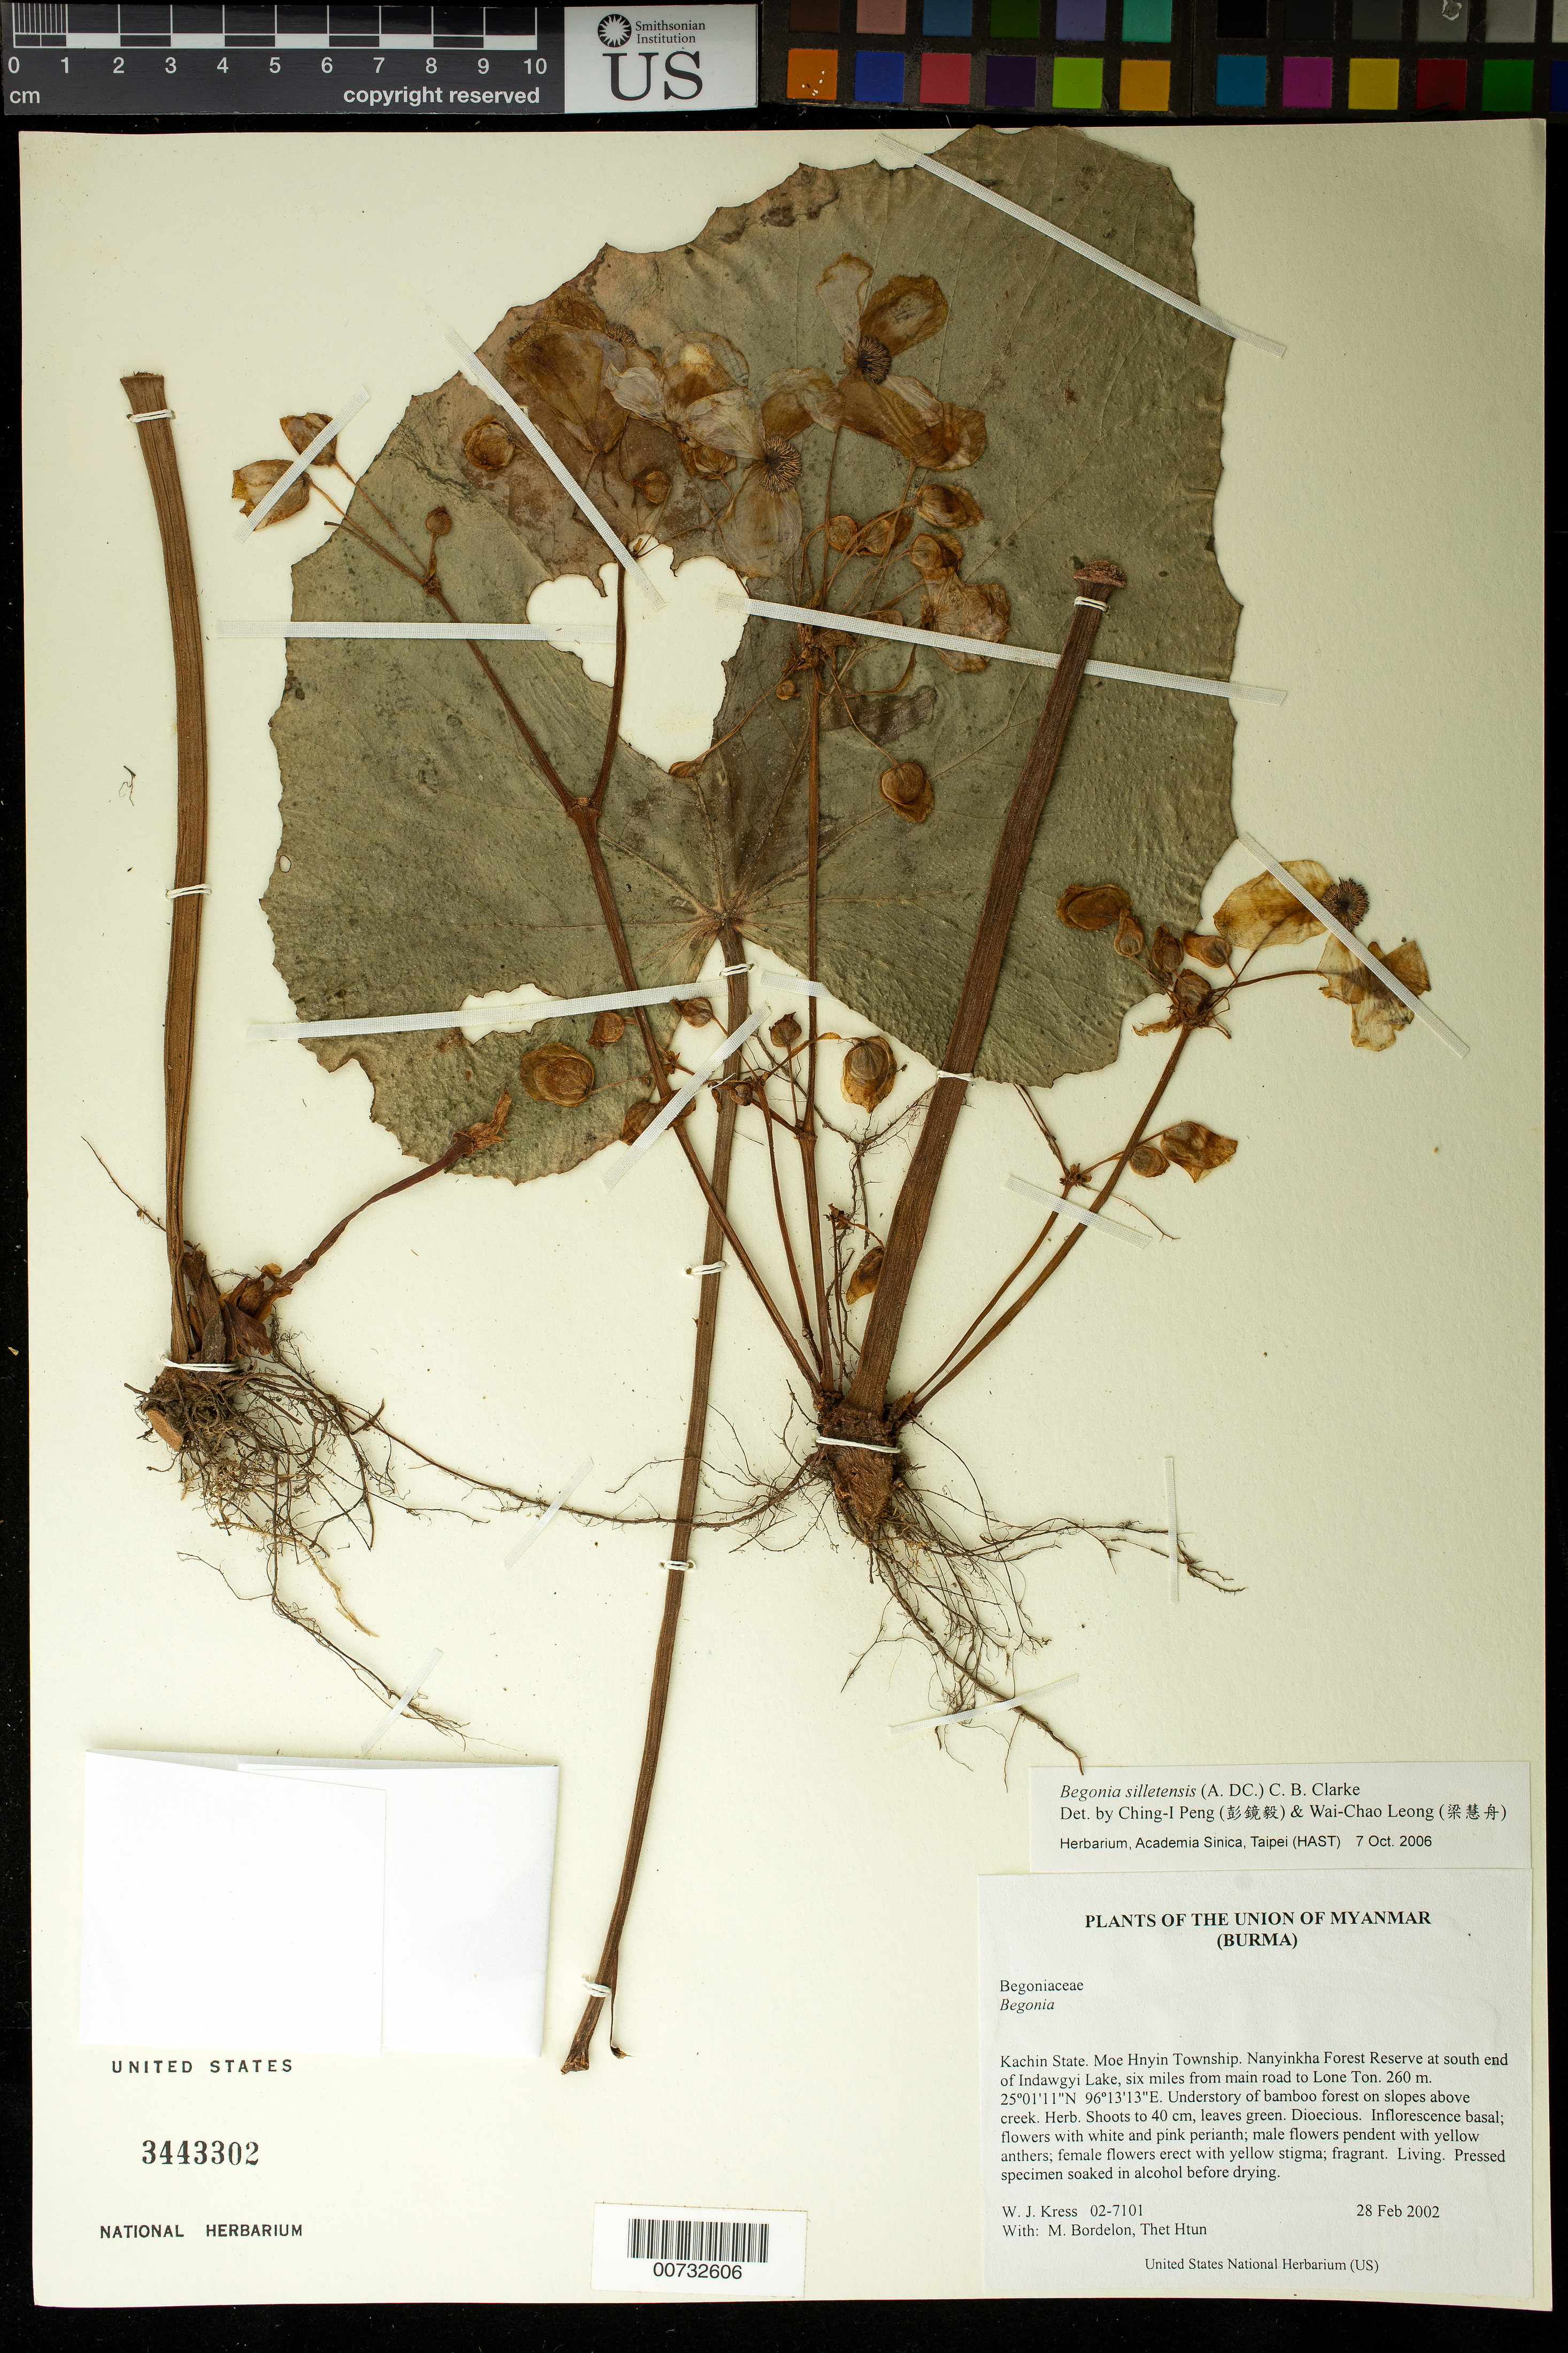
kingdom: Plantae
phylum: Tracheophyta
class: Magnoliopsida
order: Cucurbitales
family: Begoniaceae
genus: Begonia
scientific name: Begonia silletensis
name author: (A. DC.) C.B. Clarke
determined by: Peng, Ching-I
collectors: W. J. Kress, Thet Htun, M. Bordelon & Sein Tun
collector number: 02-7101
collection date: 2002-02-28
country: Myanmar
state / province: Kachin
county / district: Moe Hnyin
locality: Nanyinkha Forest Reserve at south end of Indawgyi Lake, six miles from main road to Lone Ton.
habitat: Understory of bamboo forest on slopes above creek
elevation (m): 260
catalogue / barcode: US 3443302